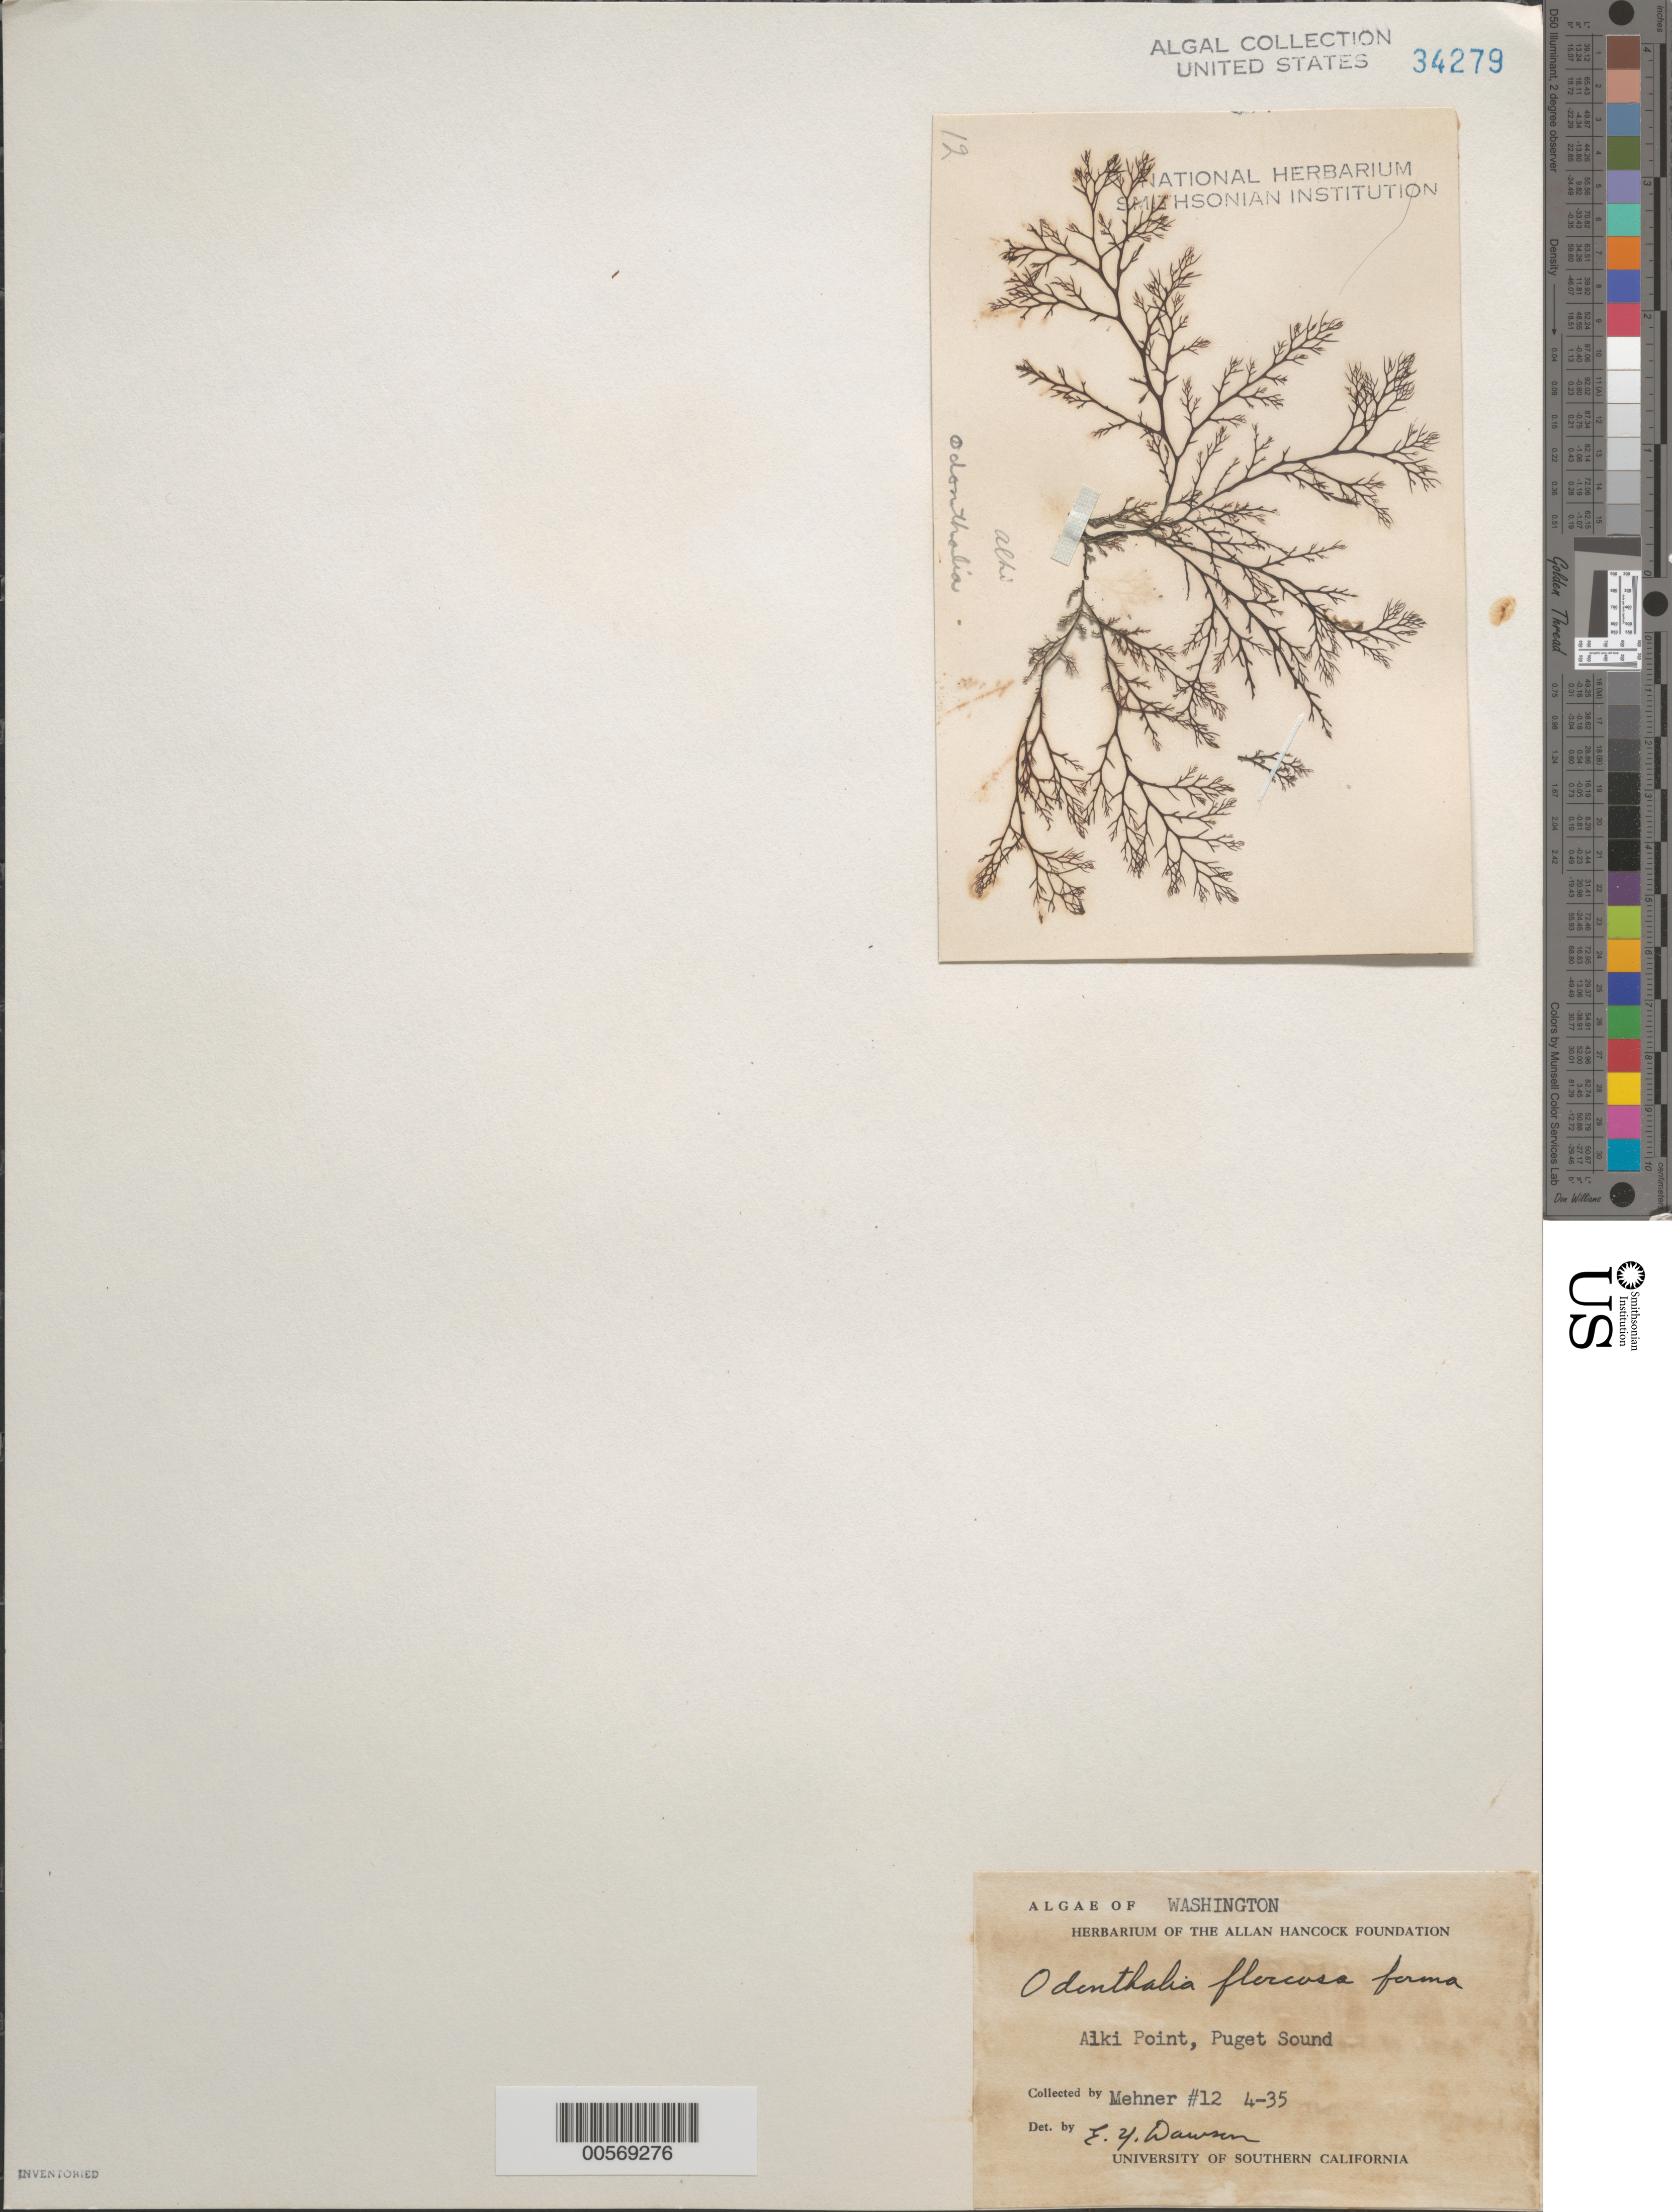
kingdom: Plantae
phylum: Rhodophyta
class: Florideophyceae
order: Ceramiales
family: Rhodomelaceae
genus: Odonthalia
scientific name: Odonthalia floccosa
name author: (Esper) Falkenb.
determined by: Dawson, E. Y.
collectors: A. Mehner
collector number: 12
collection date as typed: Apr 1935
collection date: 1935-04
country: United States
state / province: Washington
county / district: King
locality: Alki Point, Puget Sound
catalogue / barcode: US 34279